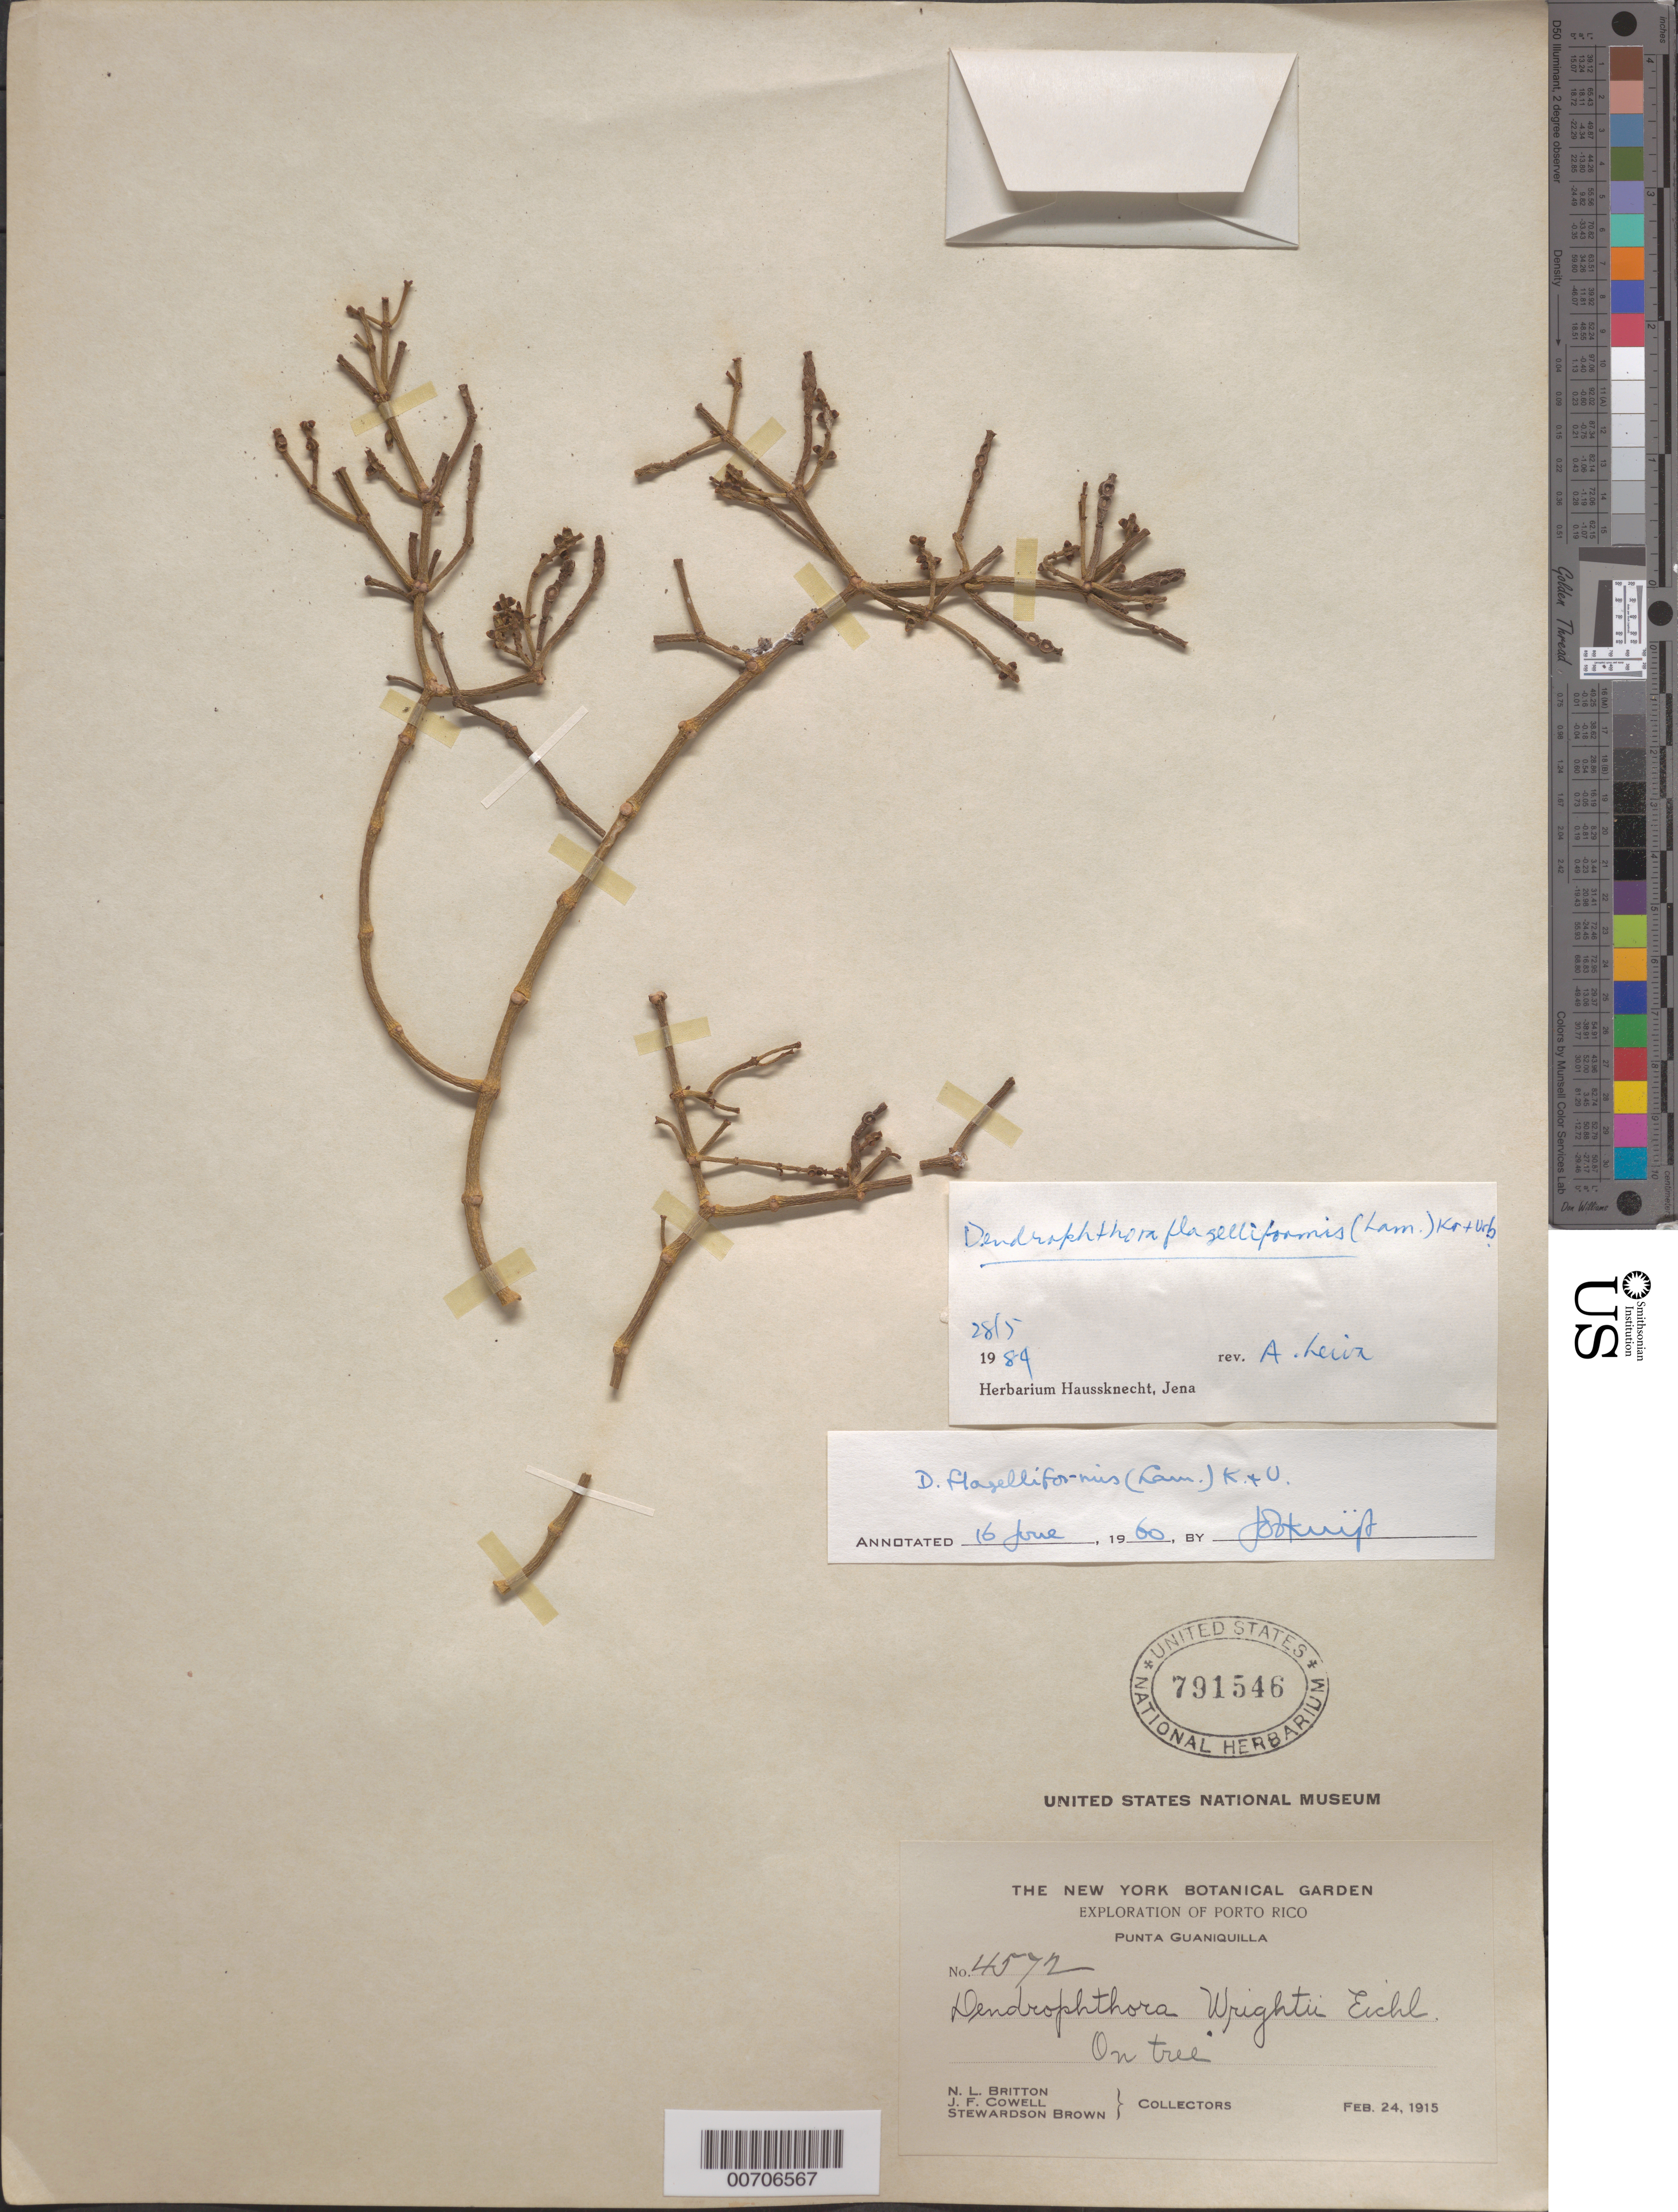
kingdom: Plantae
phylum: Tracheophyta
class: Magnoliopsida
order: Santalales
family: Viscaceae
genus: Dendrophthora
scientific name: Dendrophthora flagelliformis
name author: (Lam.) Krug & Urb.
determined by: Leiva, A.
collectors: N. Britton, J. F. Cowell & S. Brown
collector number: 4572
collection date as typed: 24 Feb 1915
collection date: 1915-02-24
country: Puerto Rico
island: Greater Antilles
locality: Punta Guaniquilla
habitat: On tree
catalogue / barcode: US 791546